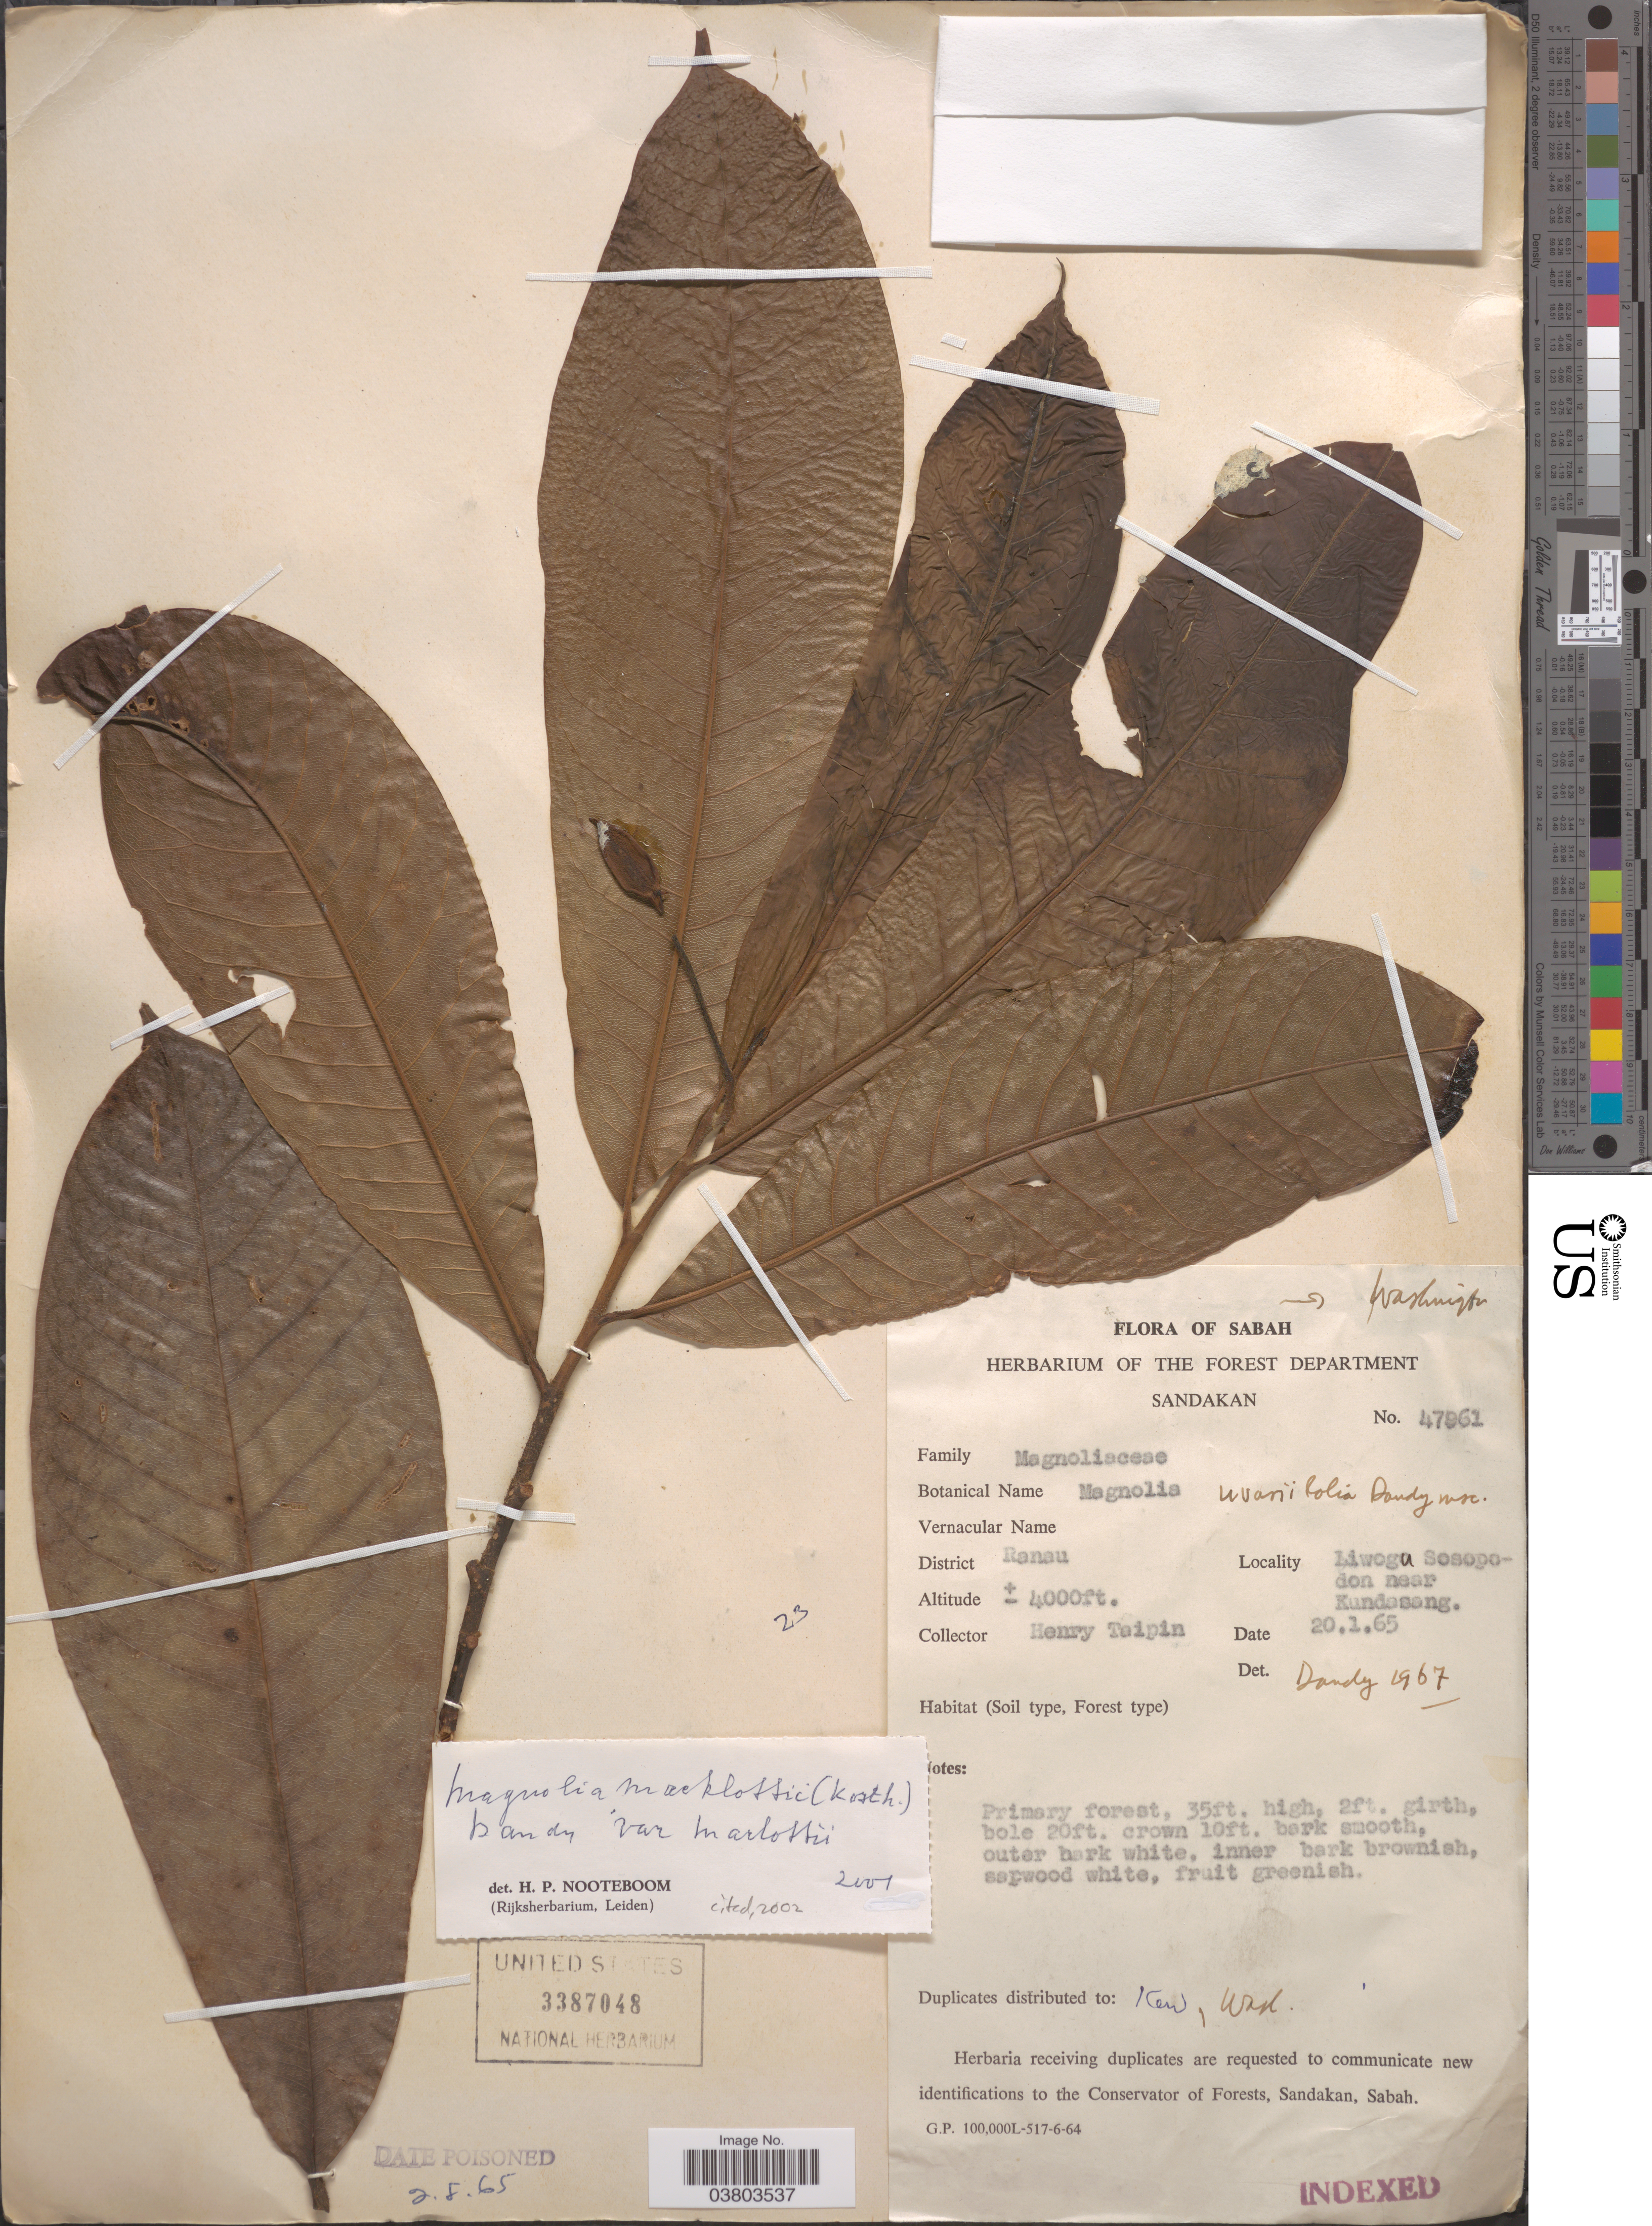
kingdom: Plantae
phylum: Tracheophyta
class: Magnoliopsida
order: Magnoliales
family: Magnoliaceae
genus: Magnolia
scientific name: Magnolia macklottii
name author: (Korth.) Dandy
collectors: H. Taipin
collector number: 47961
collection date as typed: Transcribed d/m/y: 20/1/65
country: Malaysia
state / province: Sabah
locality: District Ranau. Liwoga Sosopodon near Kundasang.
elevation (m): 1219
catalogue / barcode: US 3387048